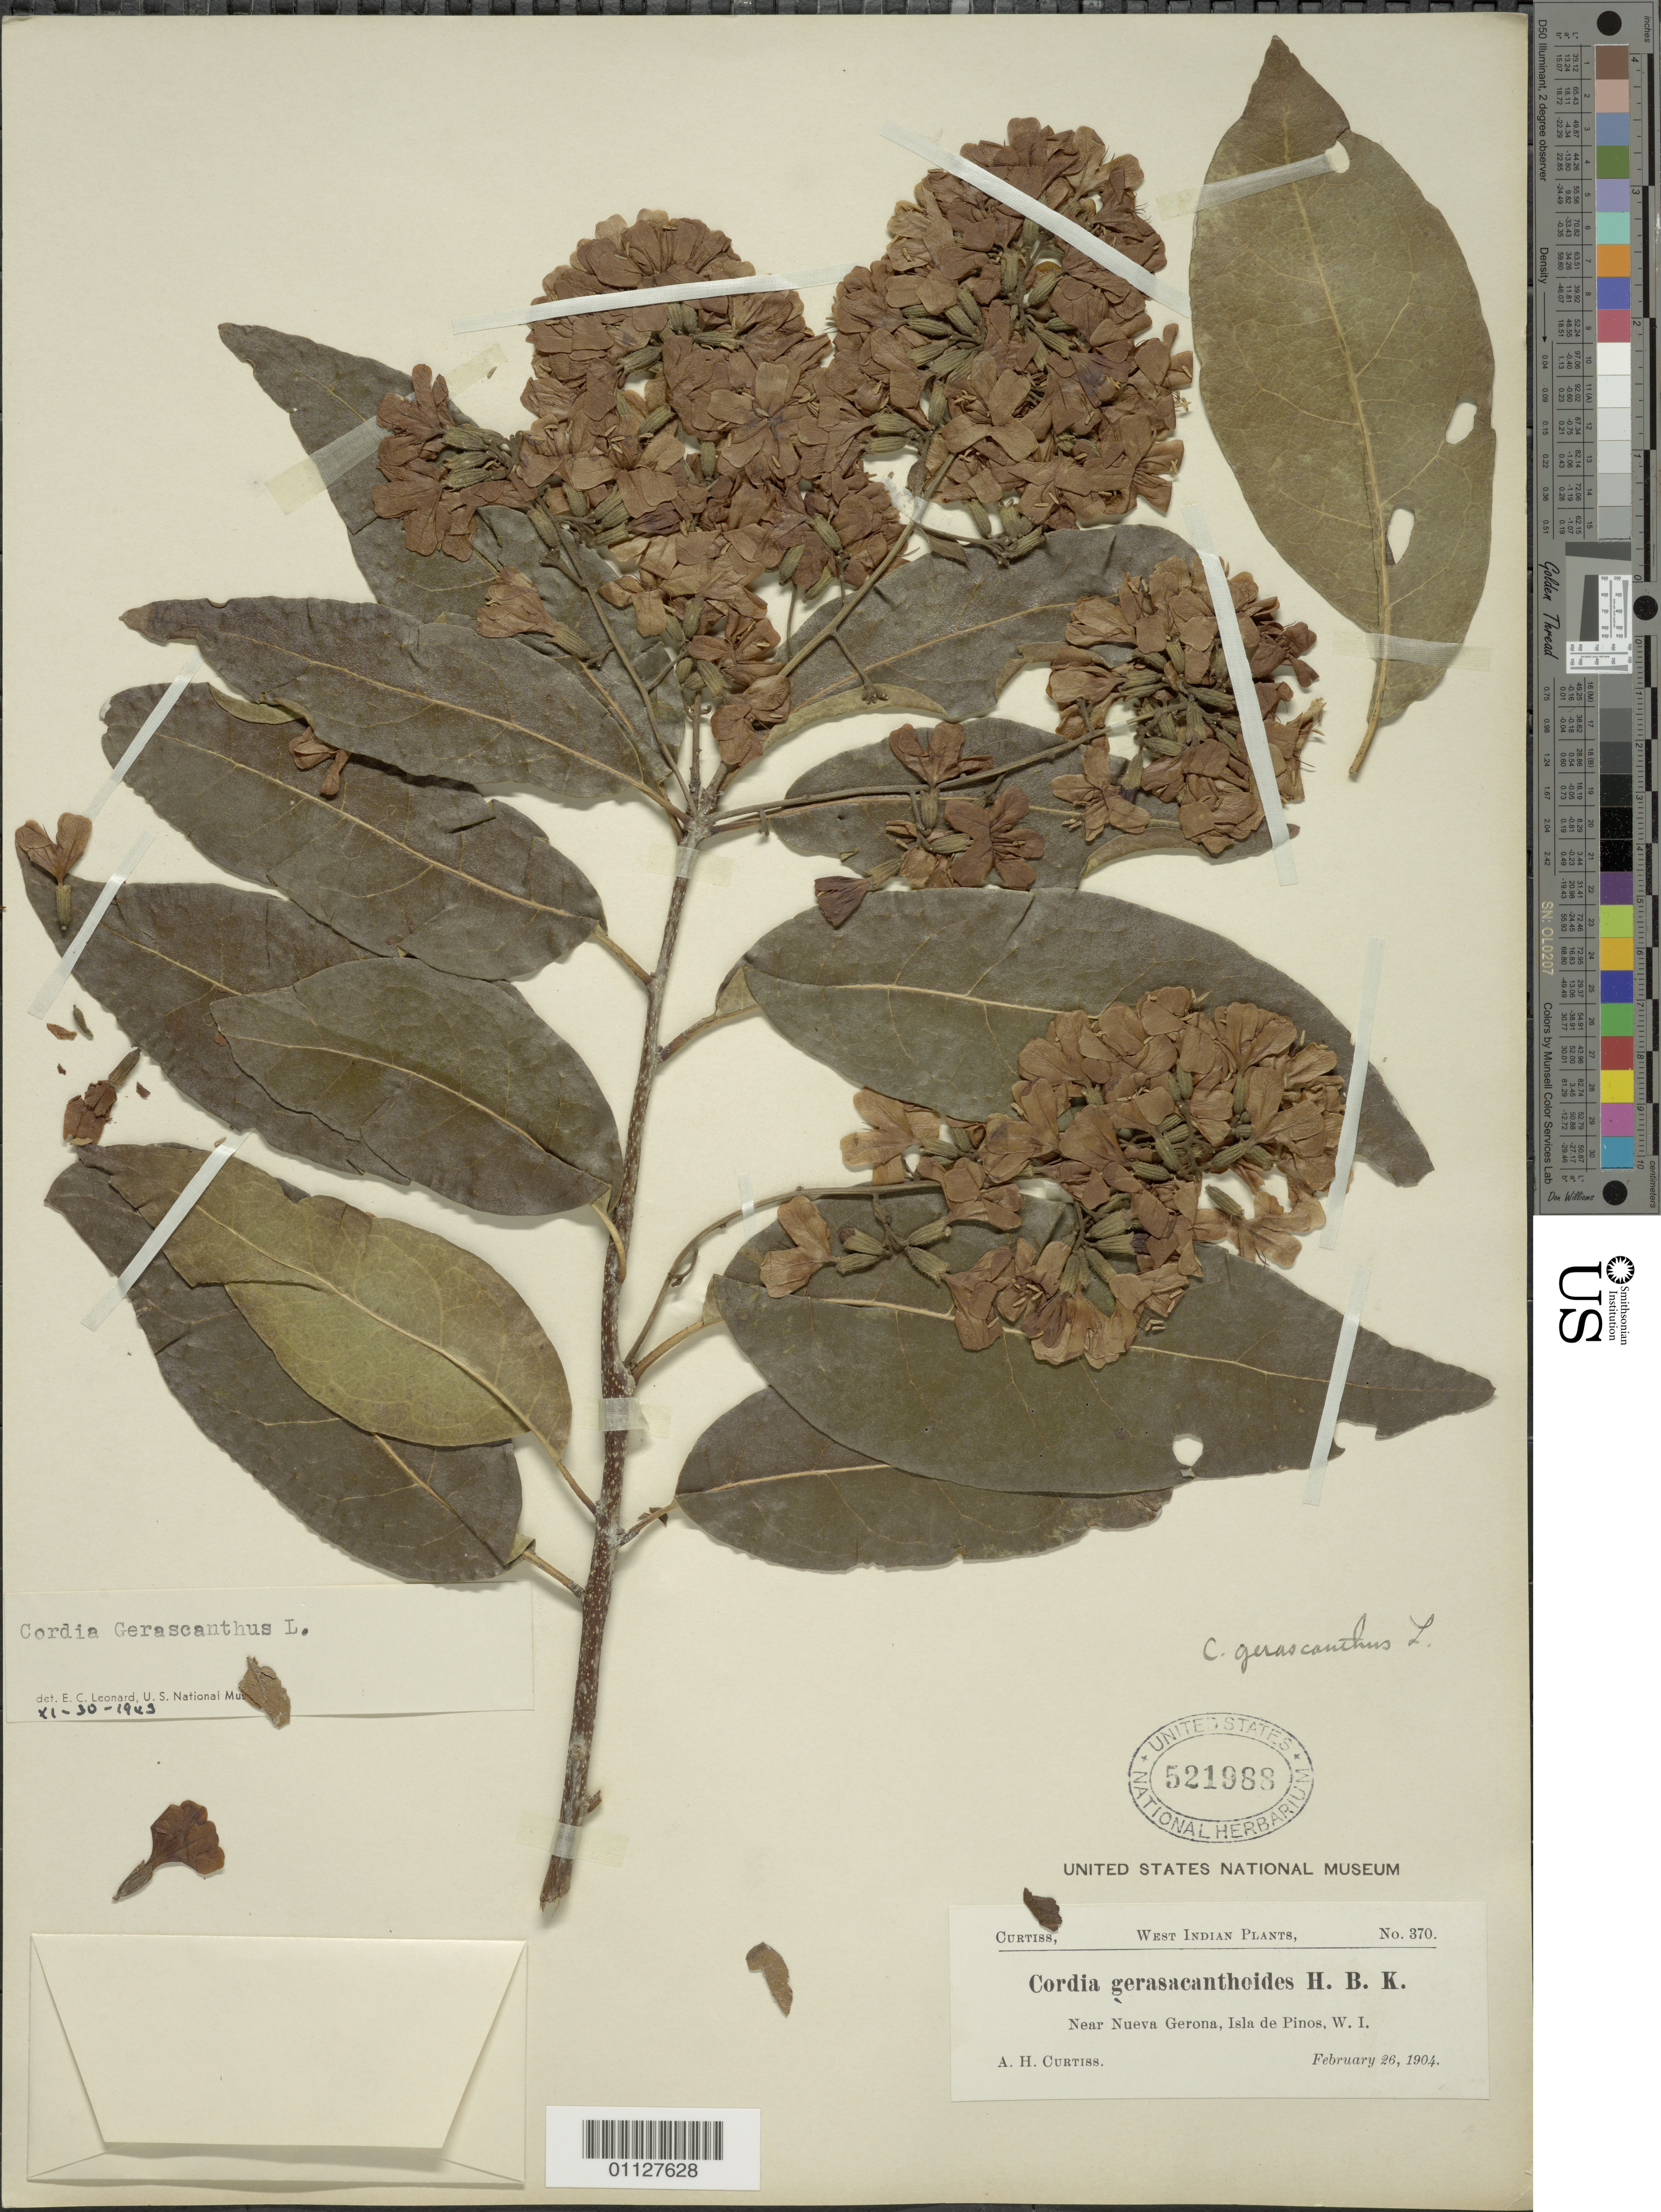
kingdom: Plantae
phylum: Tracheophyta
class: Magnoliopsida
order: Boraginales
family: Cordiaceae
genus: Cordia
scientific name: Cordia gerascanthus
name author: L.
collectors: A. H. Curtiss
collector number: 370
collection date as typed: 26 Feb 1904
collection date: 1904-02-26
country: Cuba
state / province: Isla de La Juventud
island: Isla de la Juventud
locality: Isle of Pines, Near Nueva Gerona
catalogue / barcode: US 521988